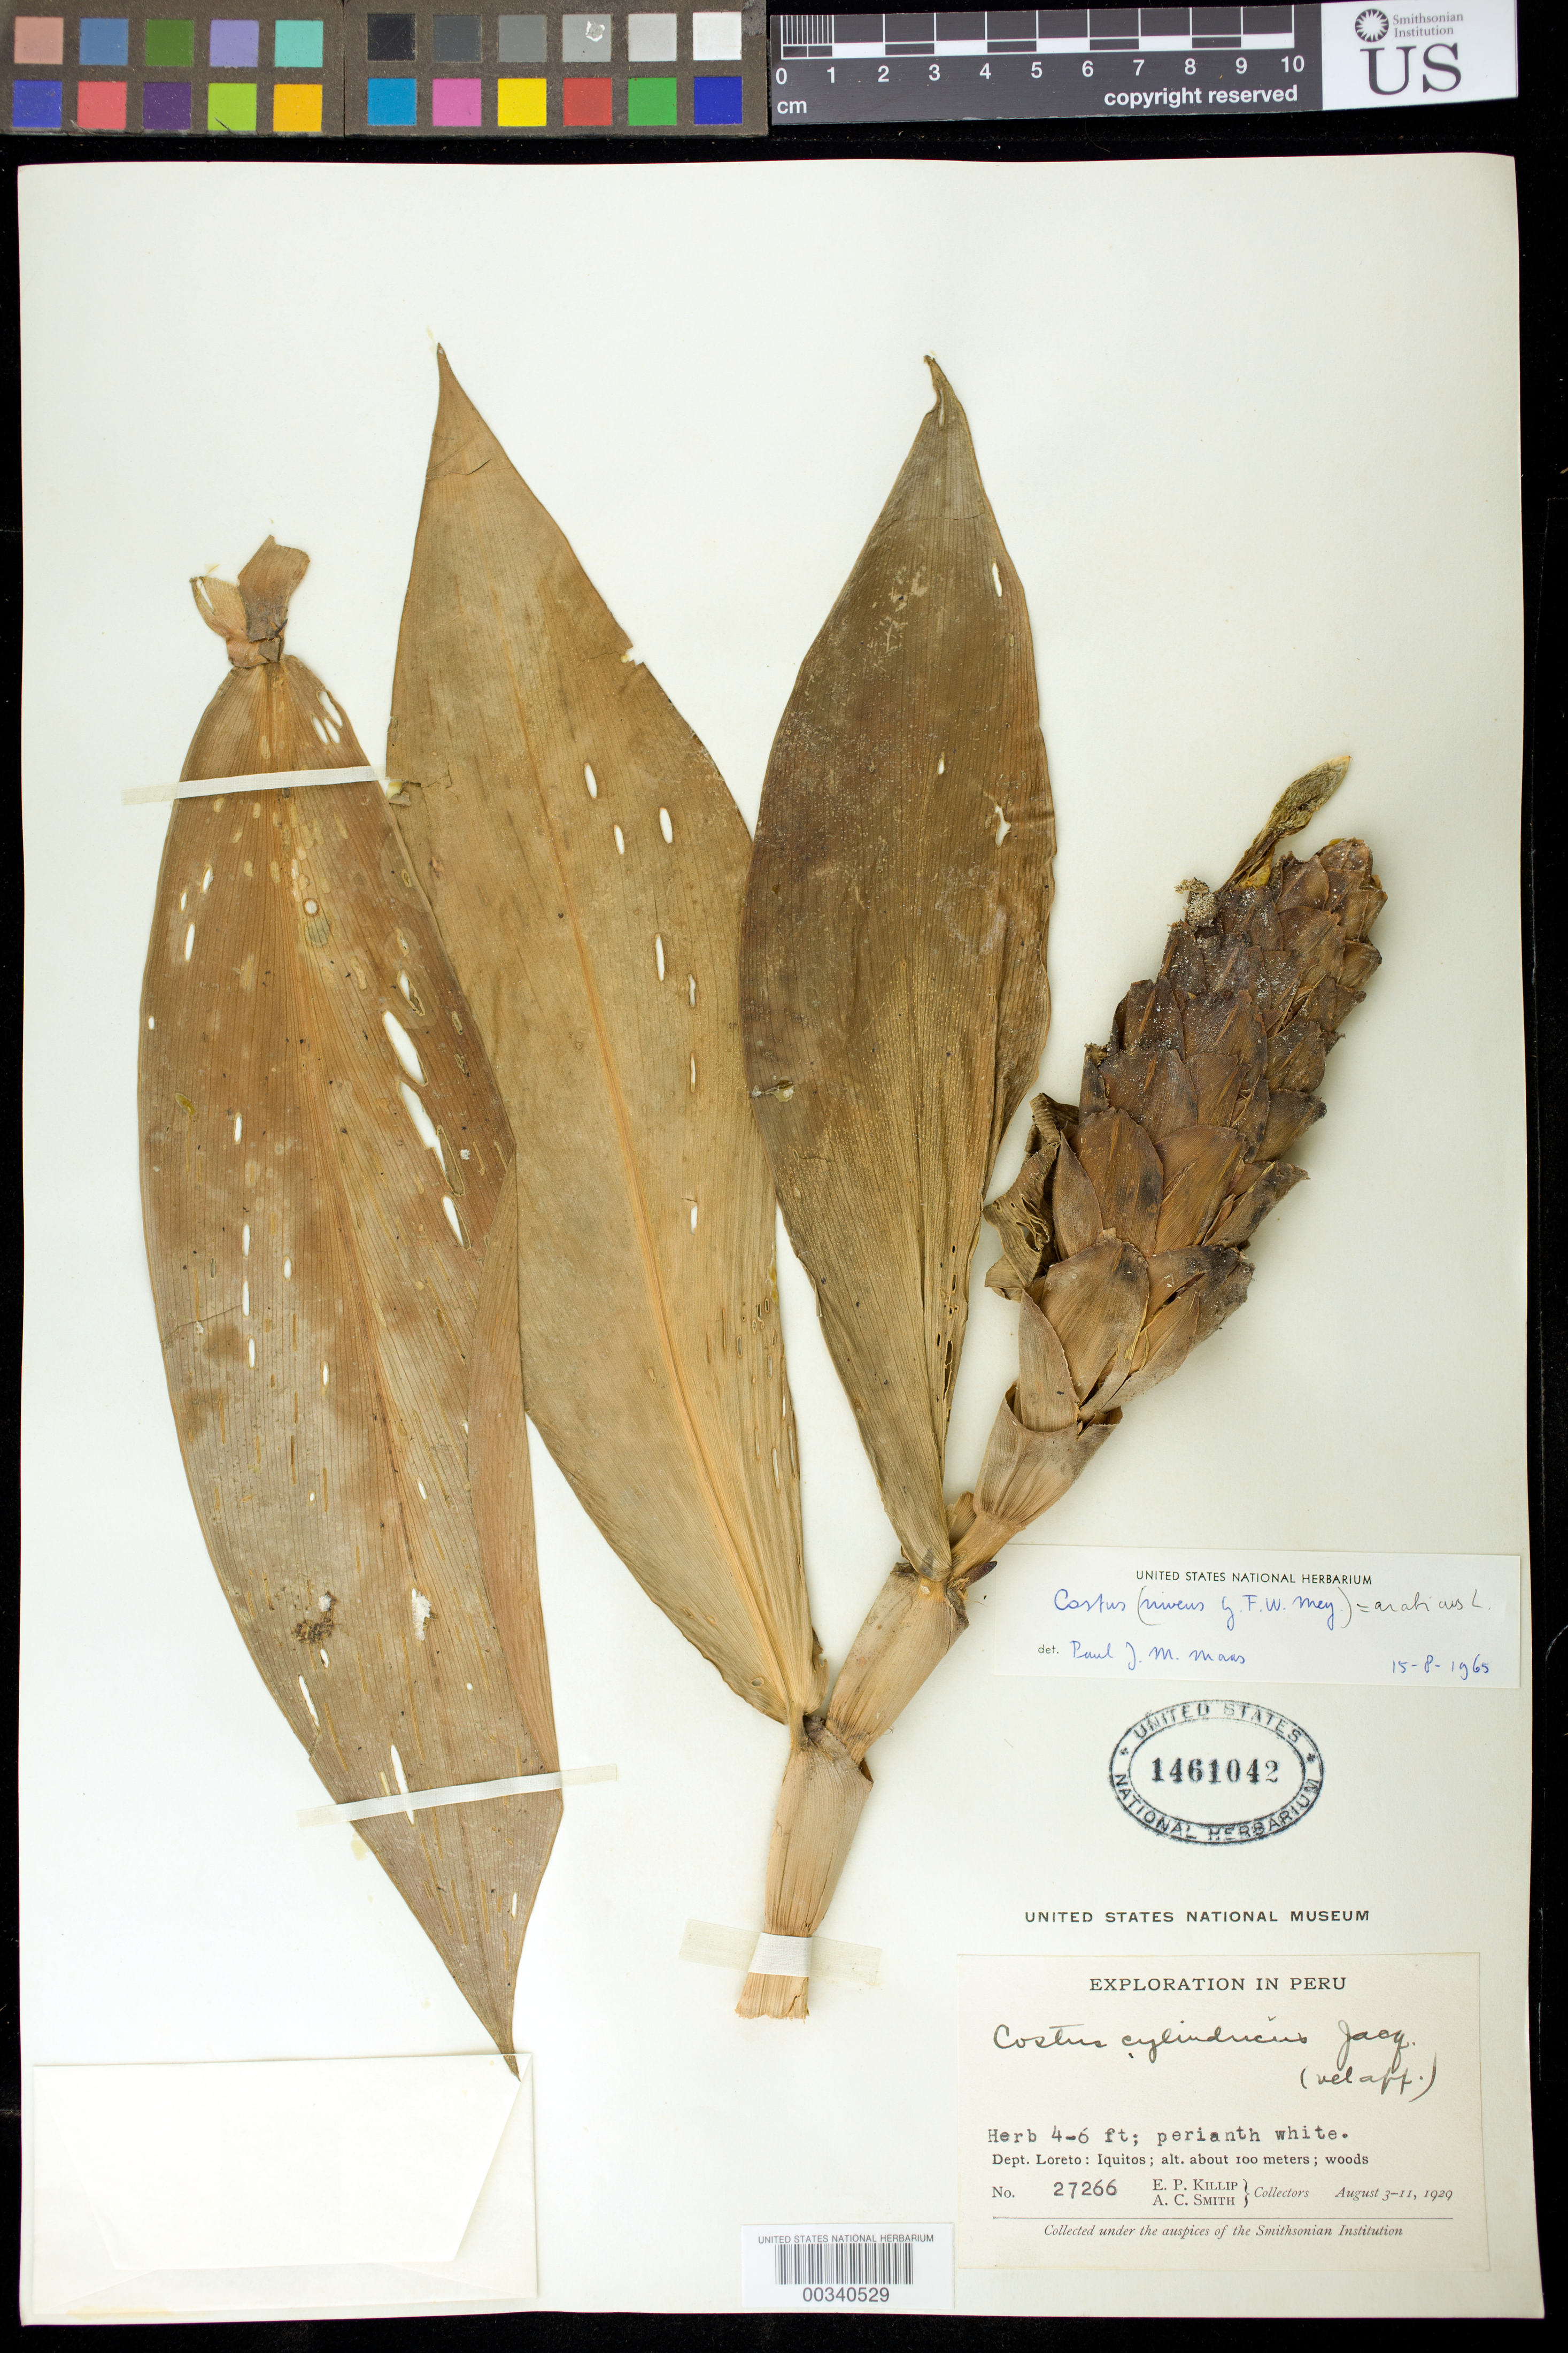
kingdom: Plantae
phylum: Tracheophyta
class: Liliopsida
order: Zingiberales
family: Costaceae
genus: Costus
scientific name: Costus arabicus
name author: L.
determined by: Maas, Paul J. M.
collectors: E. P. Killip & A. C. Smith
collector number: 27266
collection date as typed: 03 Aug 1929 to 11 Aug 1929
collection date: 1929-08-03/1929-08-11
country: Peru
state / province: Loreto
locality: Iquitos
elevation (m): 100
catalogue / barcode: US 1461042